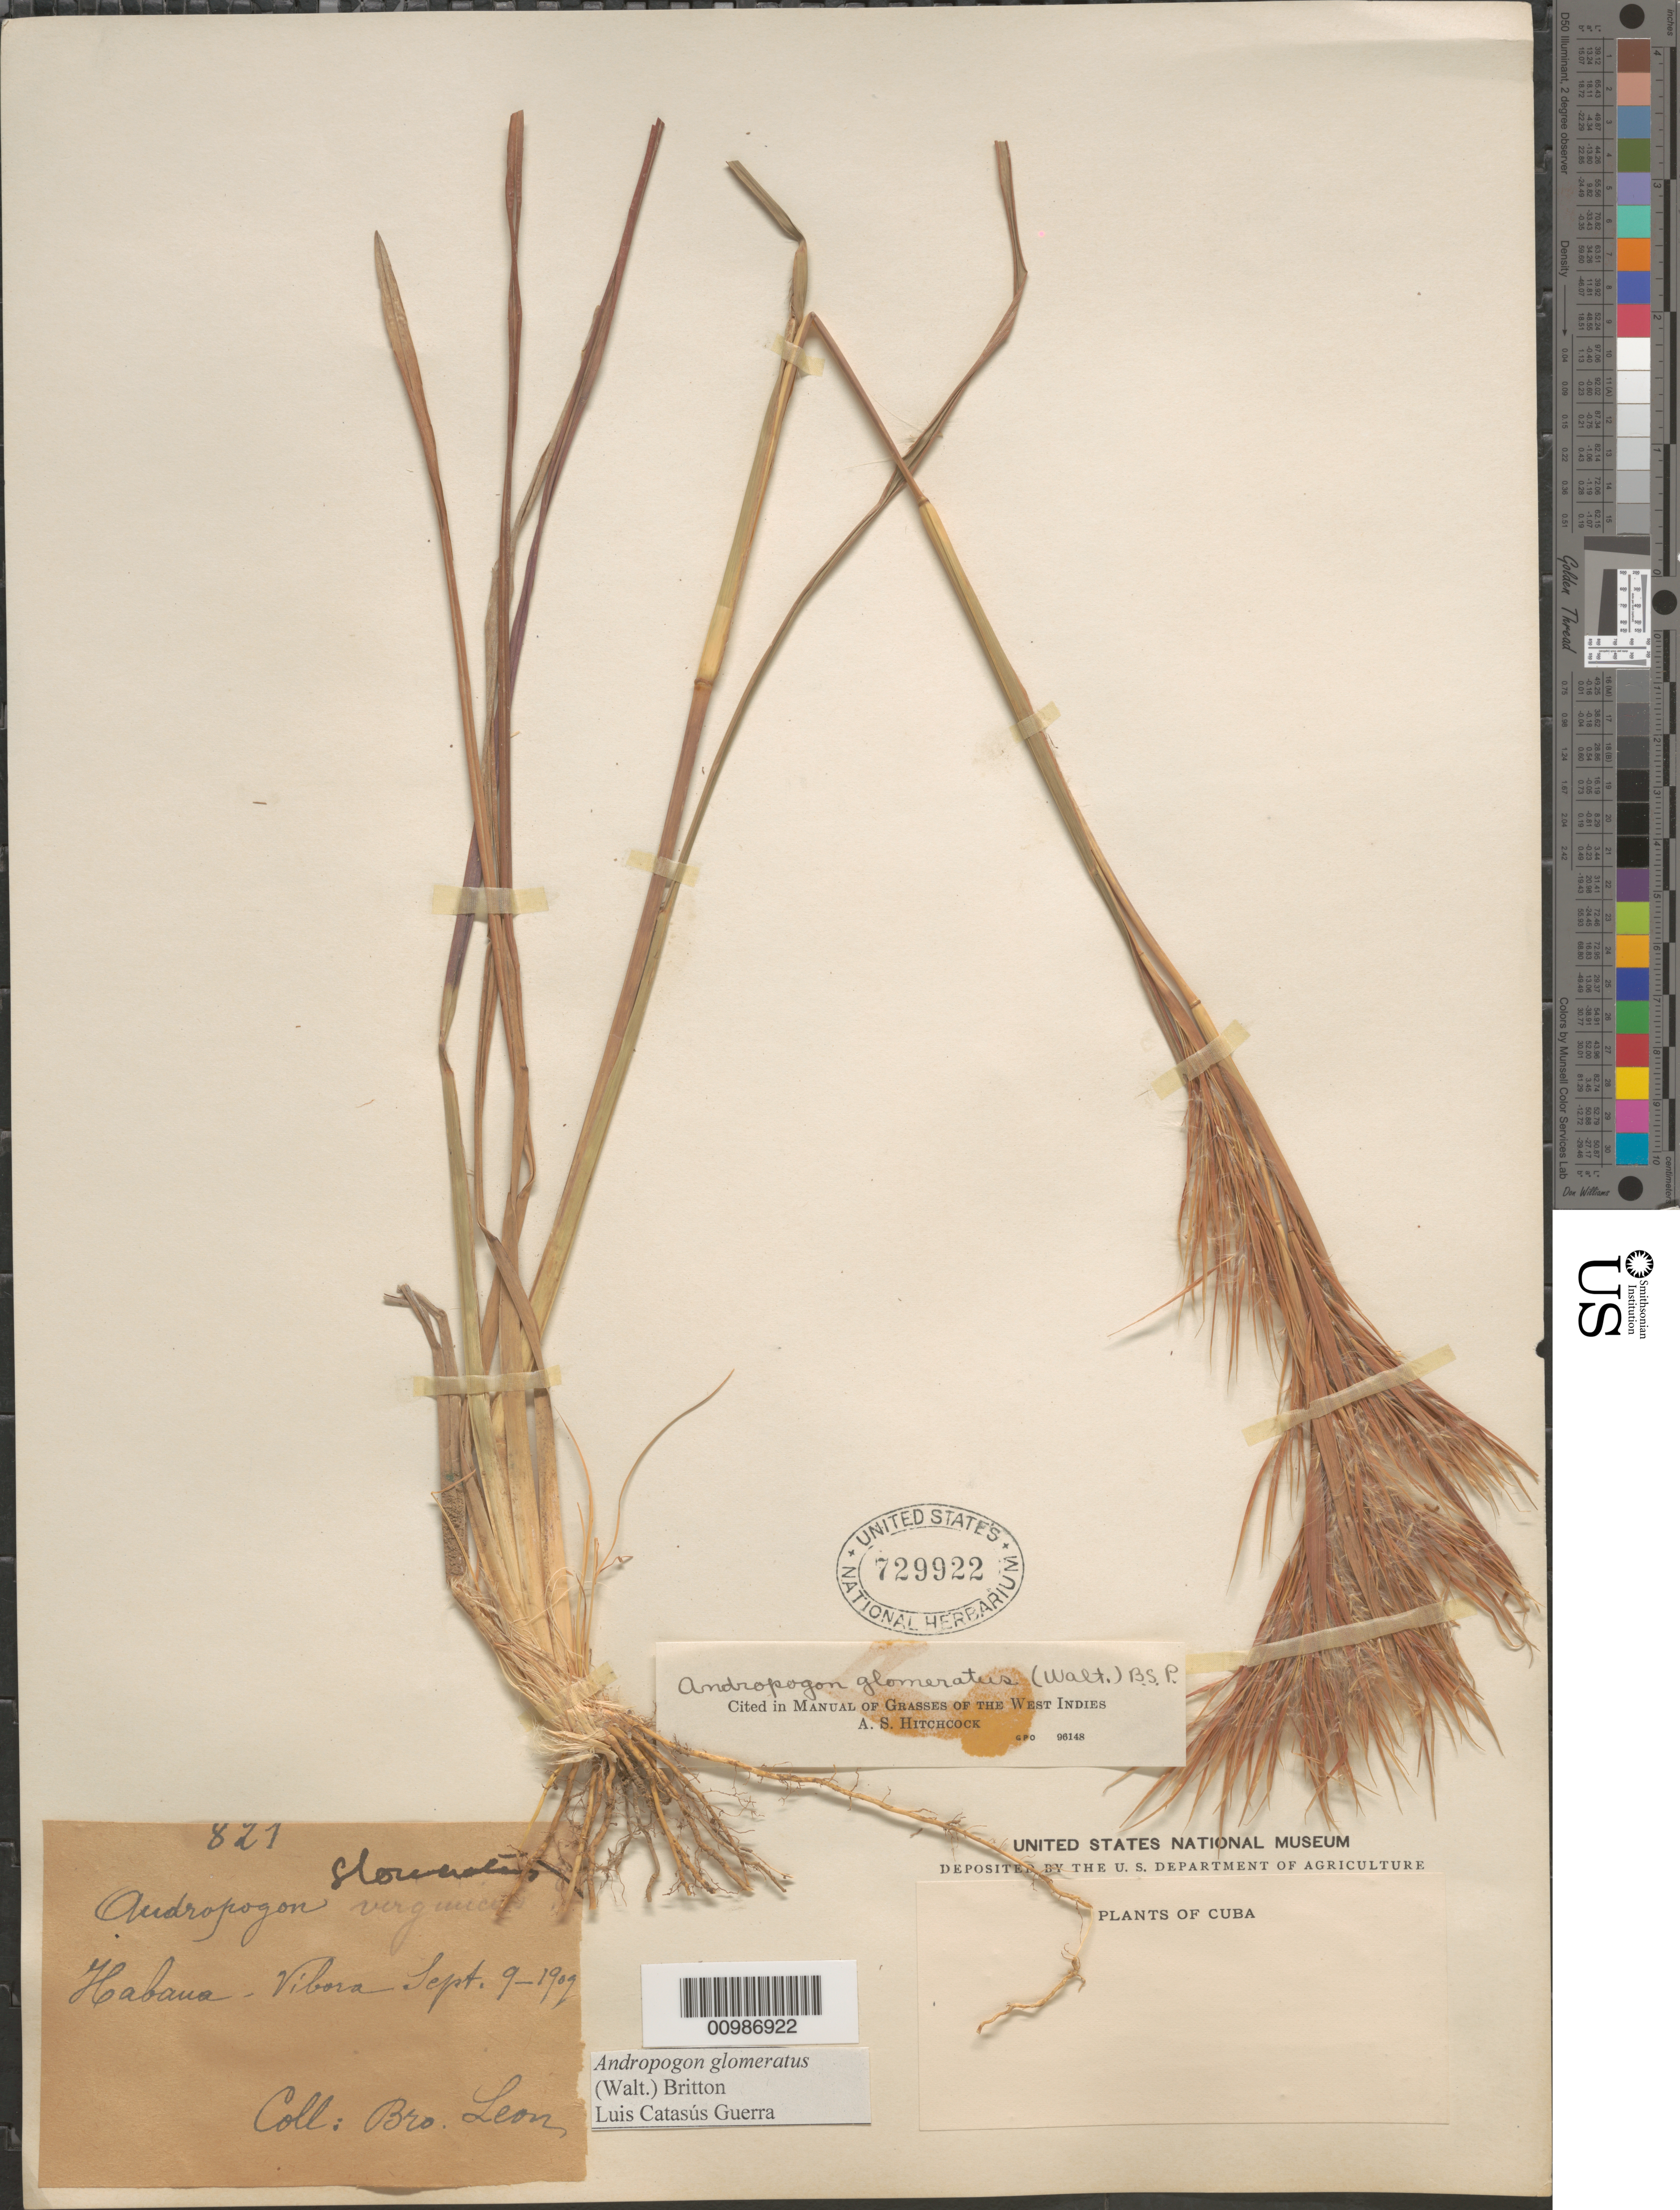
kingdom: Plantae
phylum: Tracheophyta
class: Liliopsida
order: Poales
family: Poaceae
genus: Andropogon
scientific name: Andropogon glomeratus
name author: (Walter) Britton, Stearns & Poggenb.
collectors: Bro. León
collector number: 827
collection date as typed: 09 Sep 1909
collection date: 1909-09-09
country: Cuba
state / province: La Habana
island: Cuba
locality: City: Vibora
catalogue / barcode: US 729922